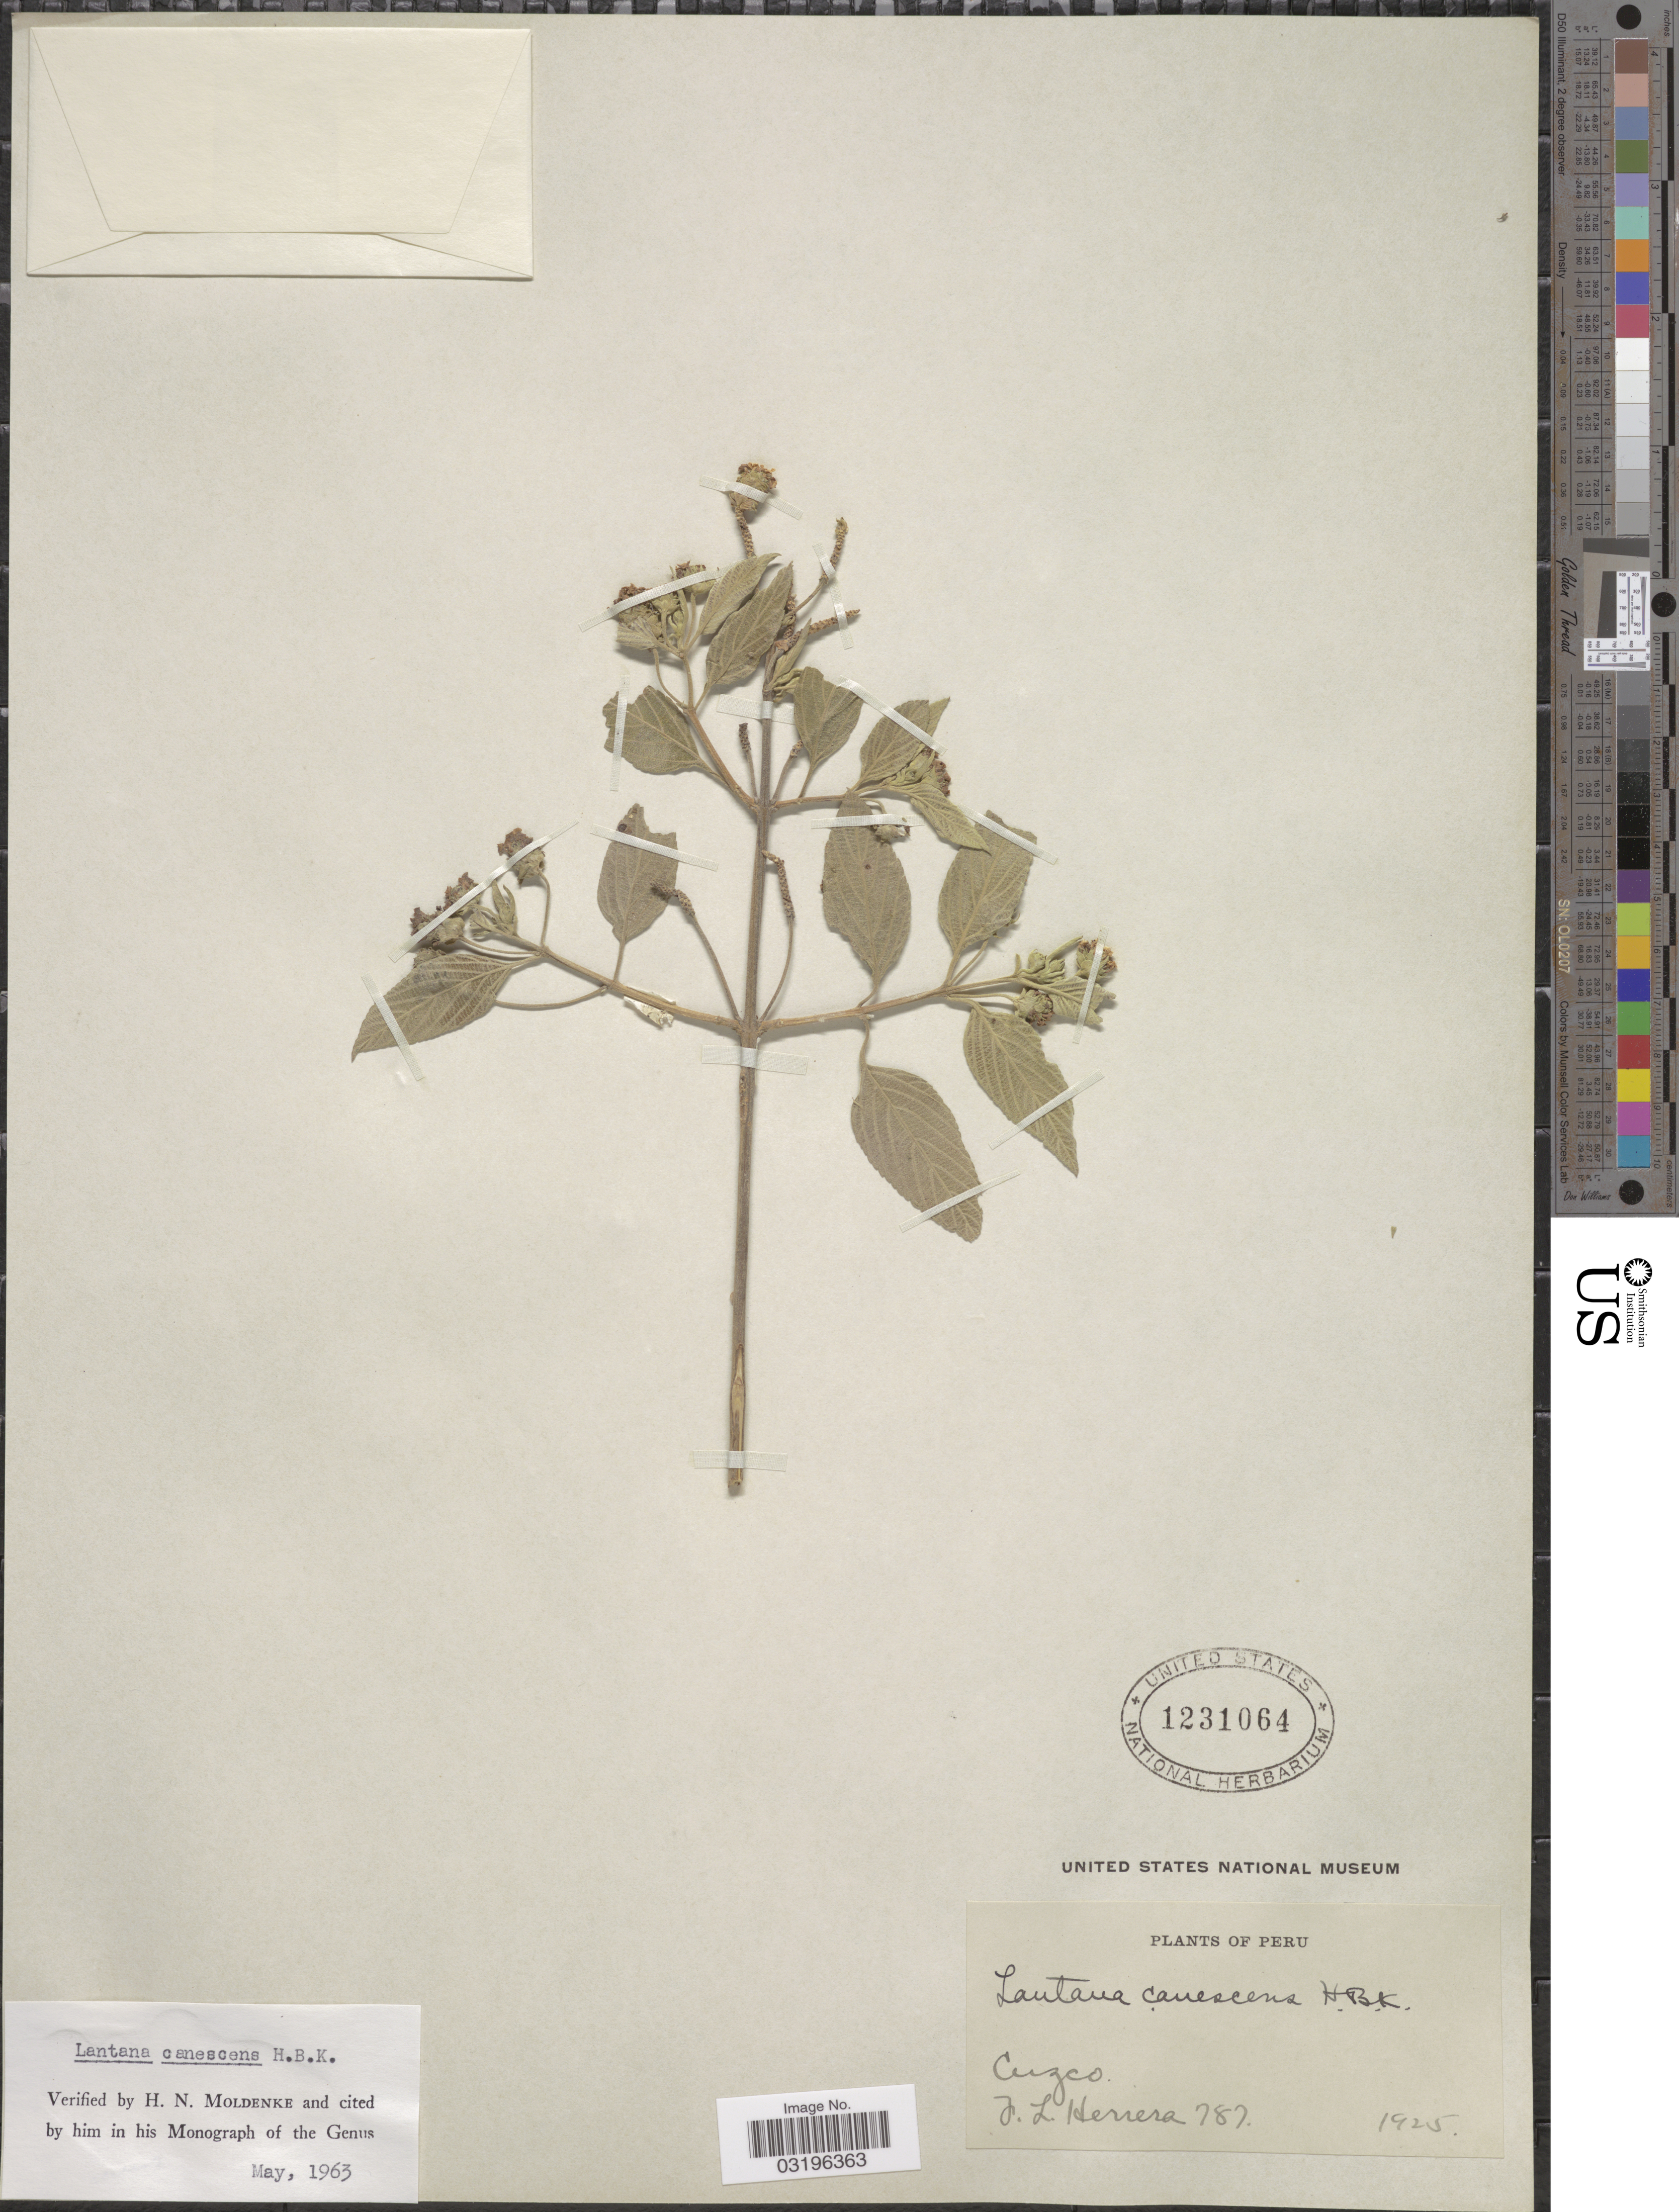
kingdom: Plantae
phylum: Tracheophyta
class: Magnoliopsida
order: Lamiales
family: Verbenaceae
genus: Lantana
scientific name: Lantana canescens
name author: Kunth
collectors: J. L. Herrera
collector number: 787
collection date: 1925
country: Peru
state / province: Cusco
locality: Cuzco.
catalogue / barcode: US 1231064